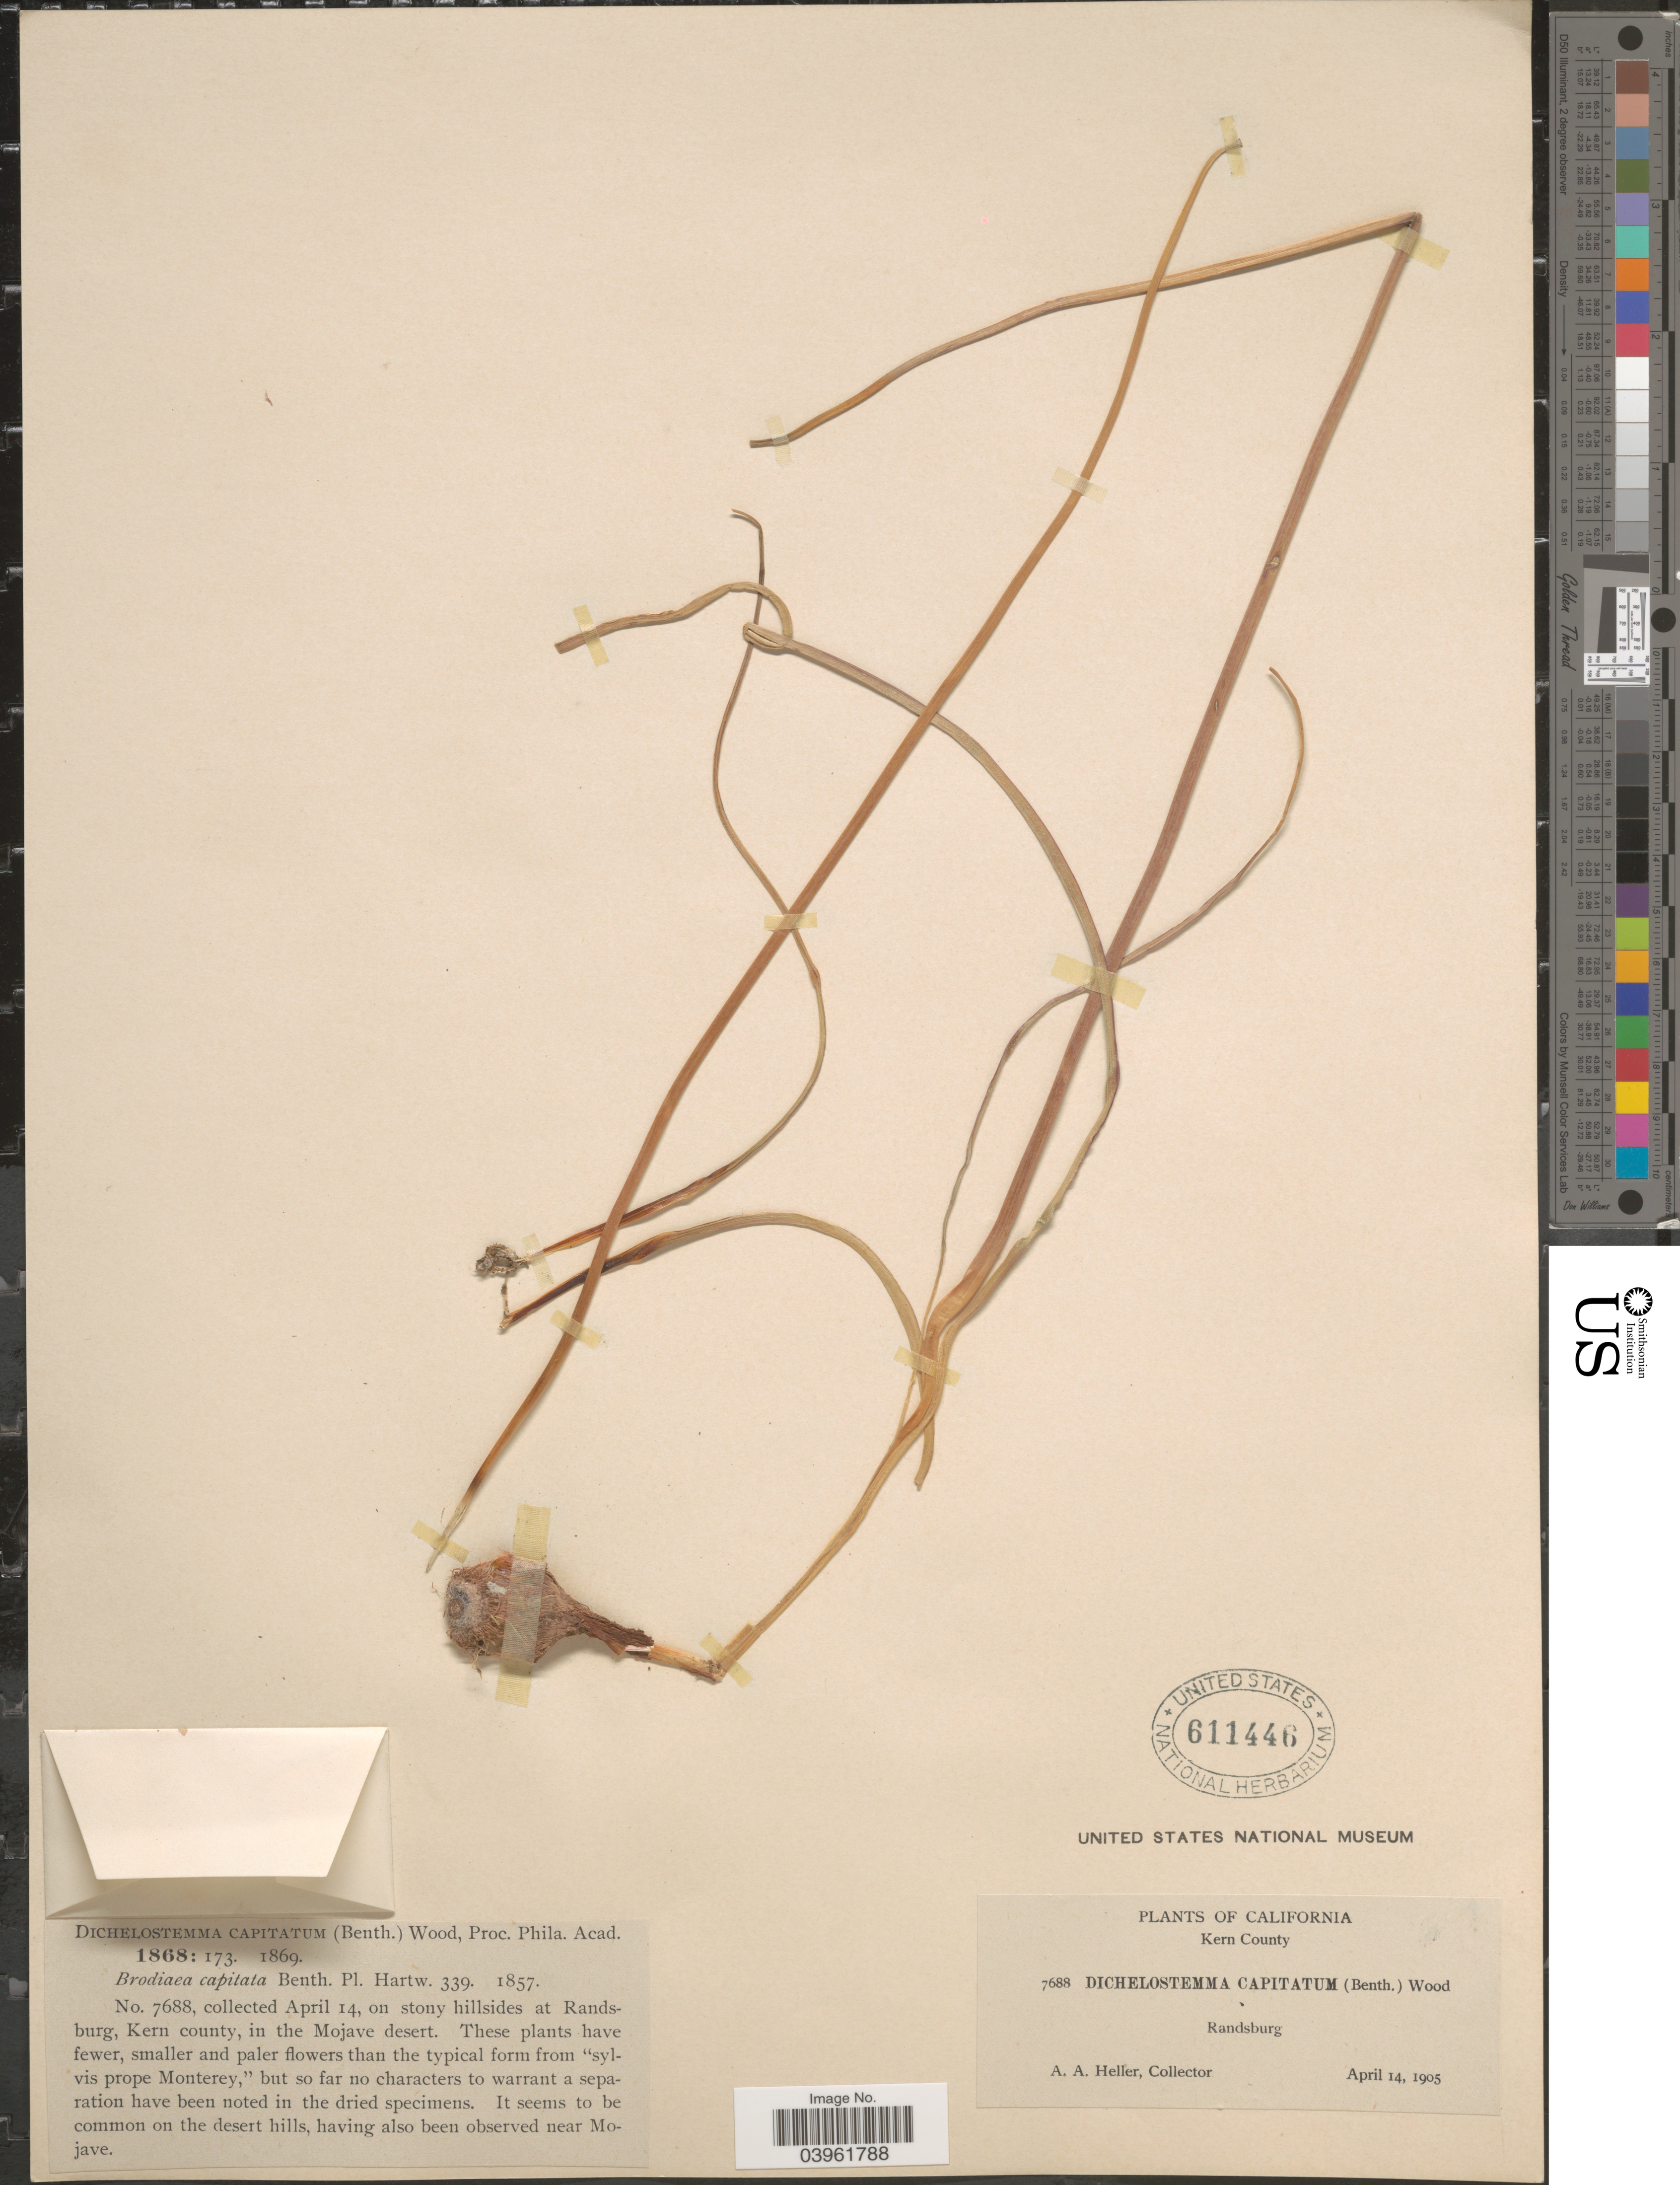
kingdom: Plantae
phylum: Tracheophyta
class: Liliopsida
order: Asparagales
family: Asparagaceae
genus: Dichelostemma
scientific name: Dichelostemma capitatum subsp. capitatum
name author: (Benth.) Alph. Wood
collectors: A. A. Heller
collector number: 7688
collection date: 1905-04-14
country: United States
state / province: California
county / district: Kern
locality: Kern County. Randsburg. On stony hillsides at Randsburg, Kern county, in the Mojave desert.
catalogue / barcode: US 611446